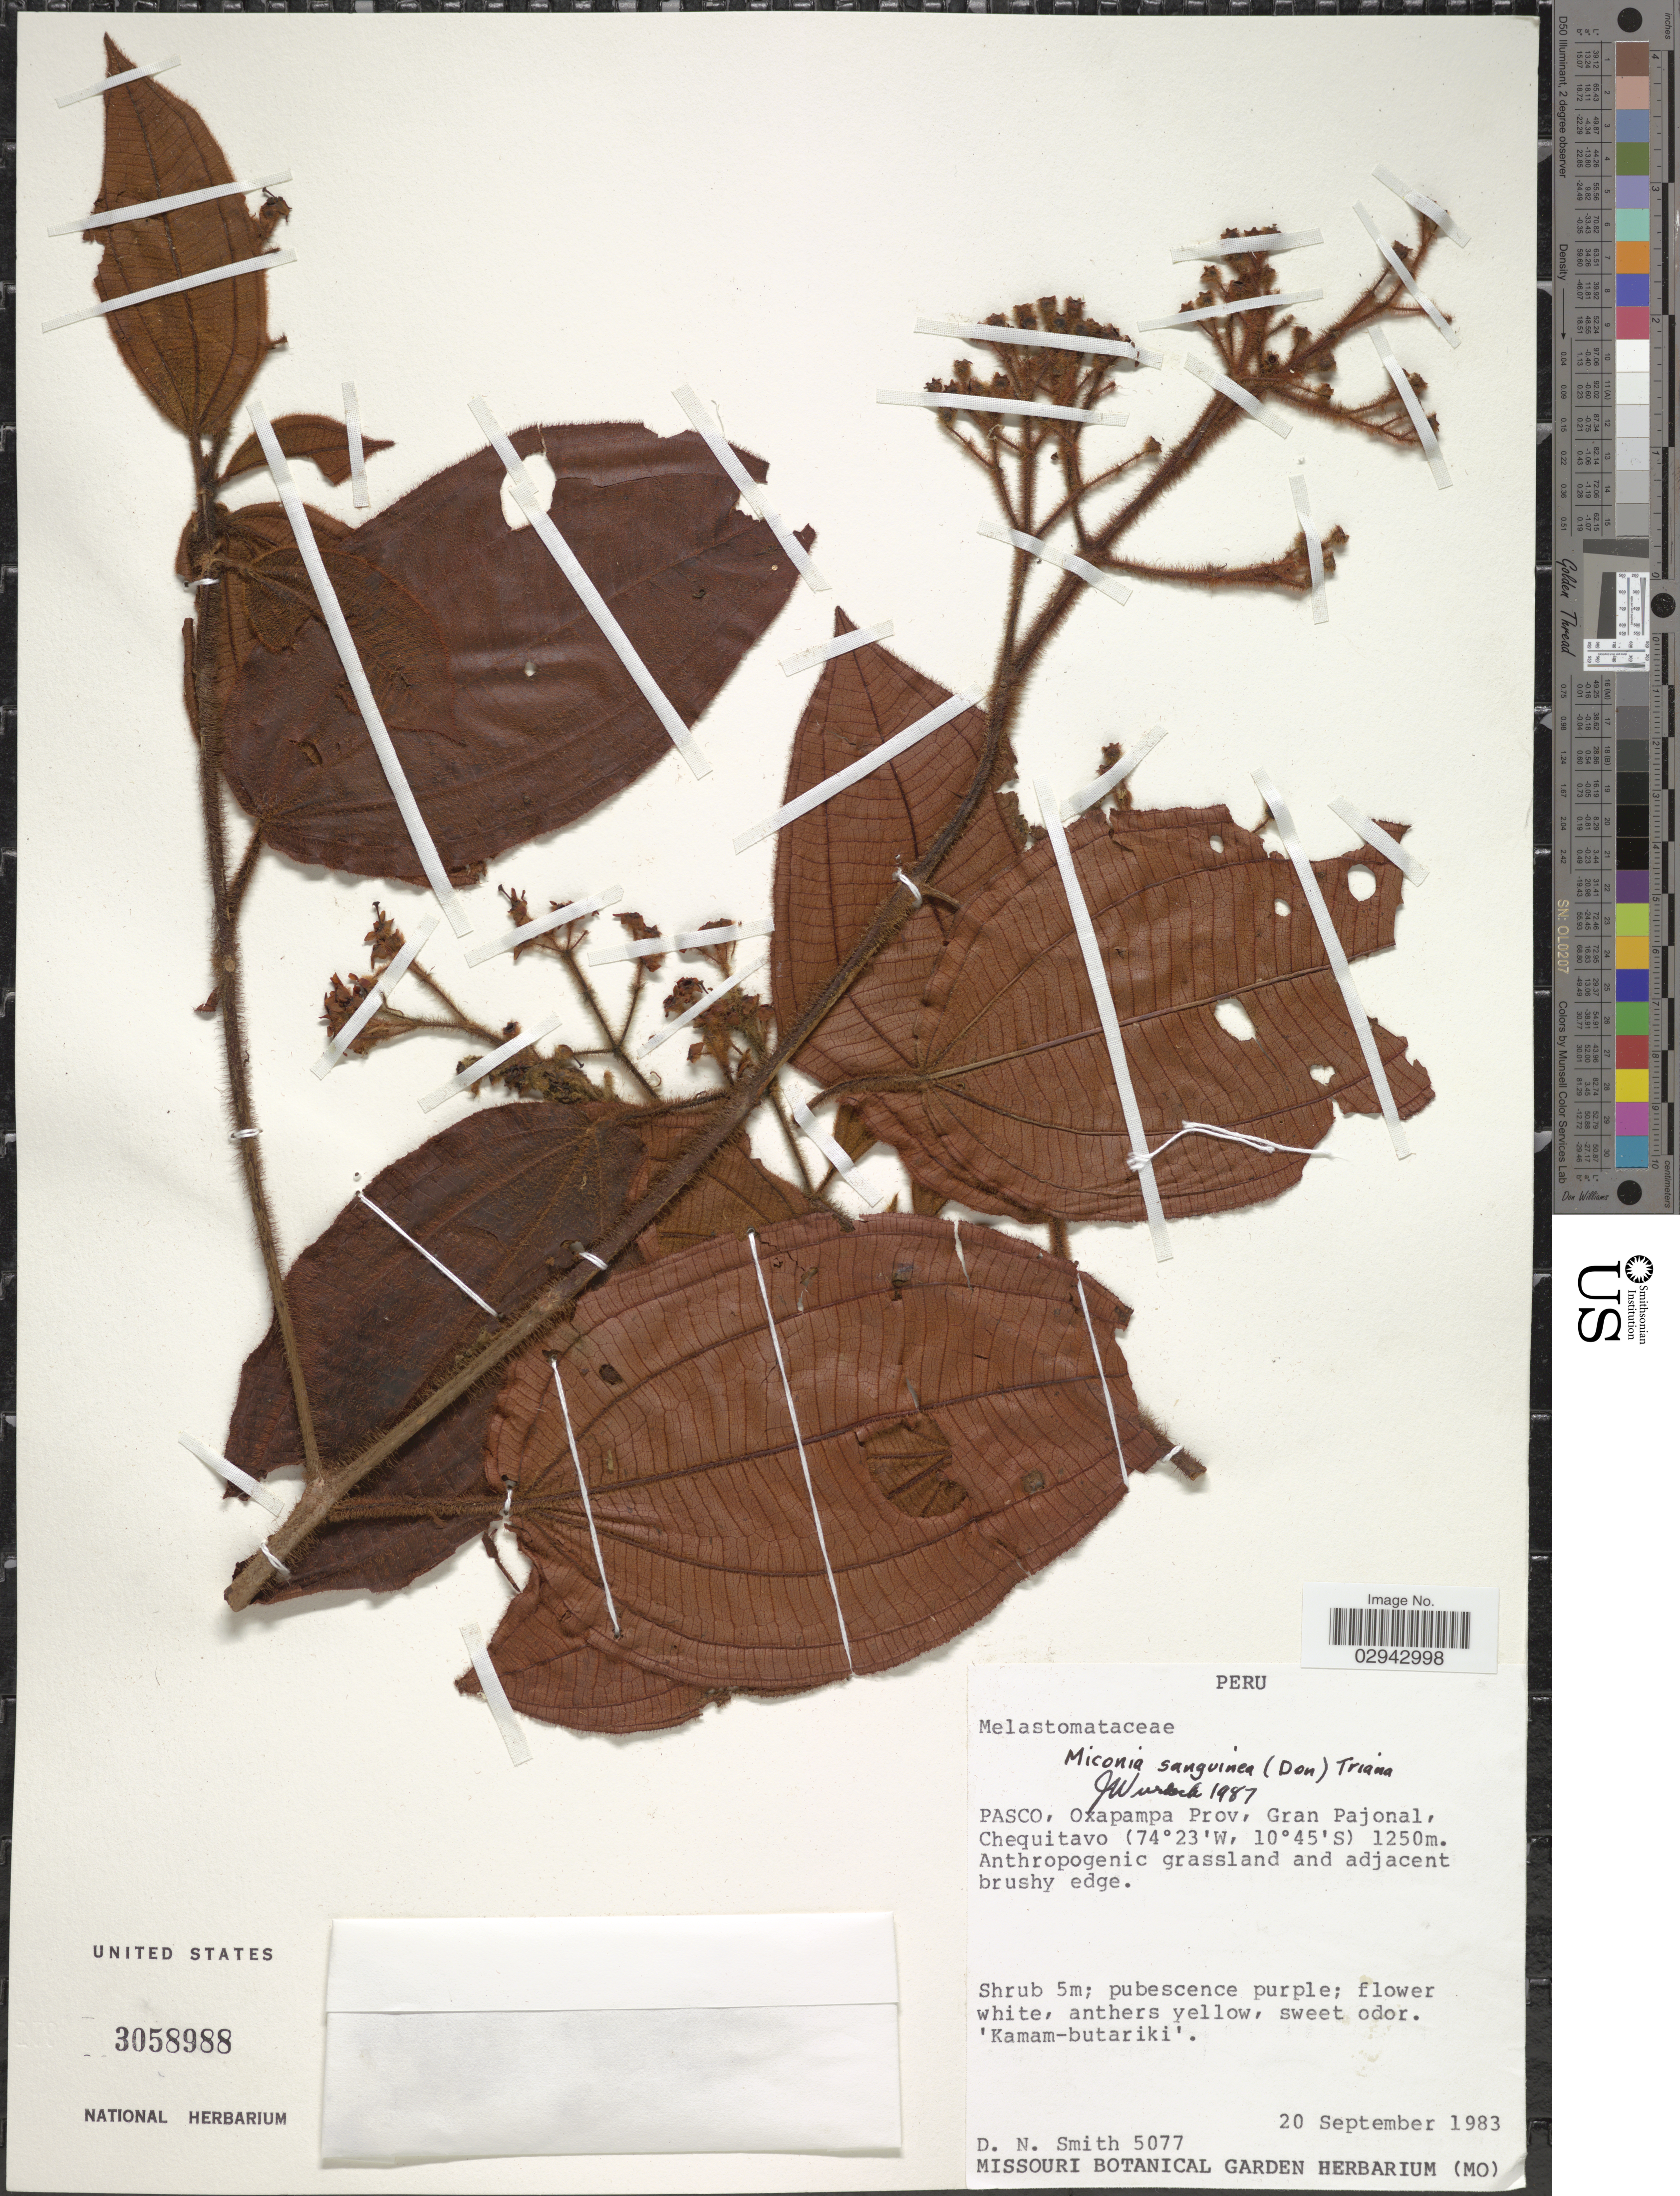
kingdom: Plantae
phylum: Tracheophyta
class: Magnoliopsida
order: Myrtales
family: Melastomataceae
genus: Miconia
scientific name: Miconia sanguinea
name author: (D. Don) Triana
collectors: D. Smith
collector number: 5077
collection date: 1983-09-20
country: Peru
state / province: Pasco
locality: Oxapampa Prov, Gran Pajonal, Chequitavo.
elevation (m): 1250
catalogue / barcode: US 3058988